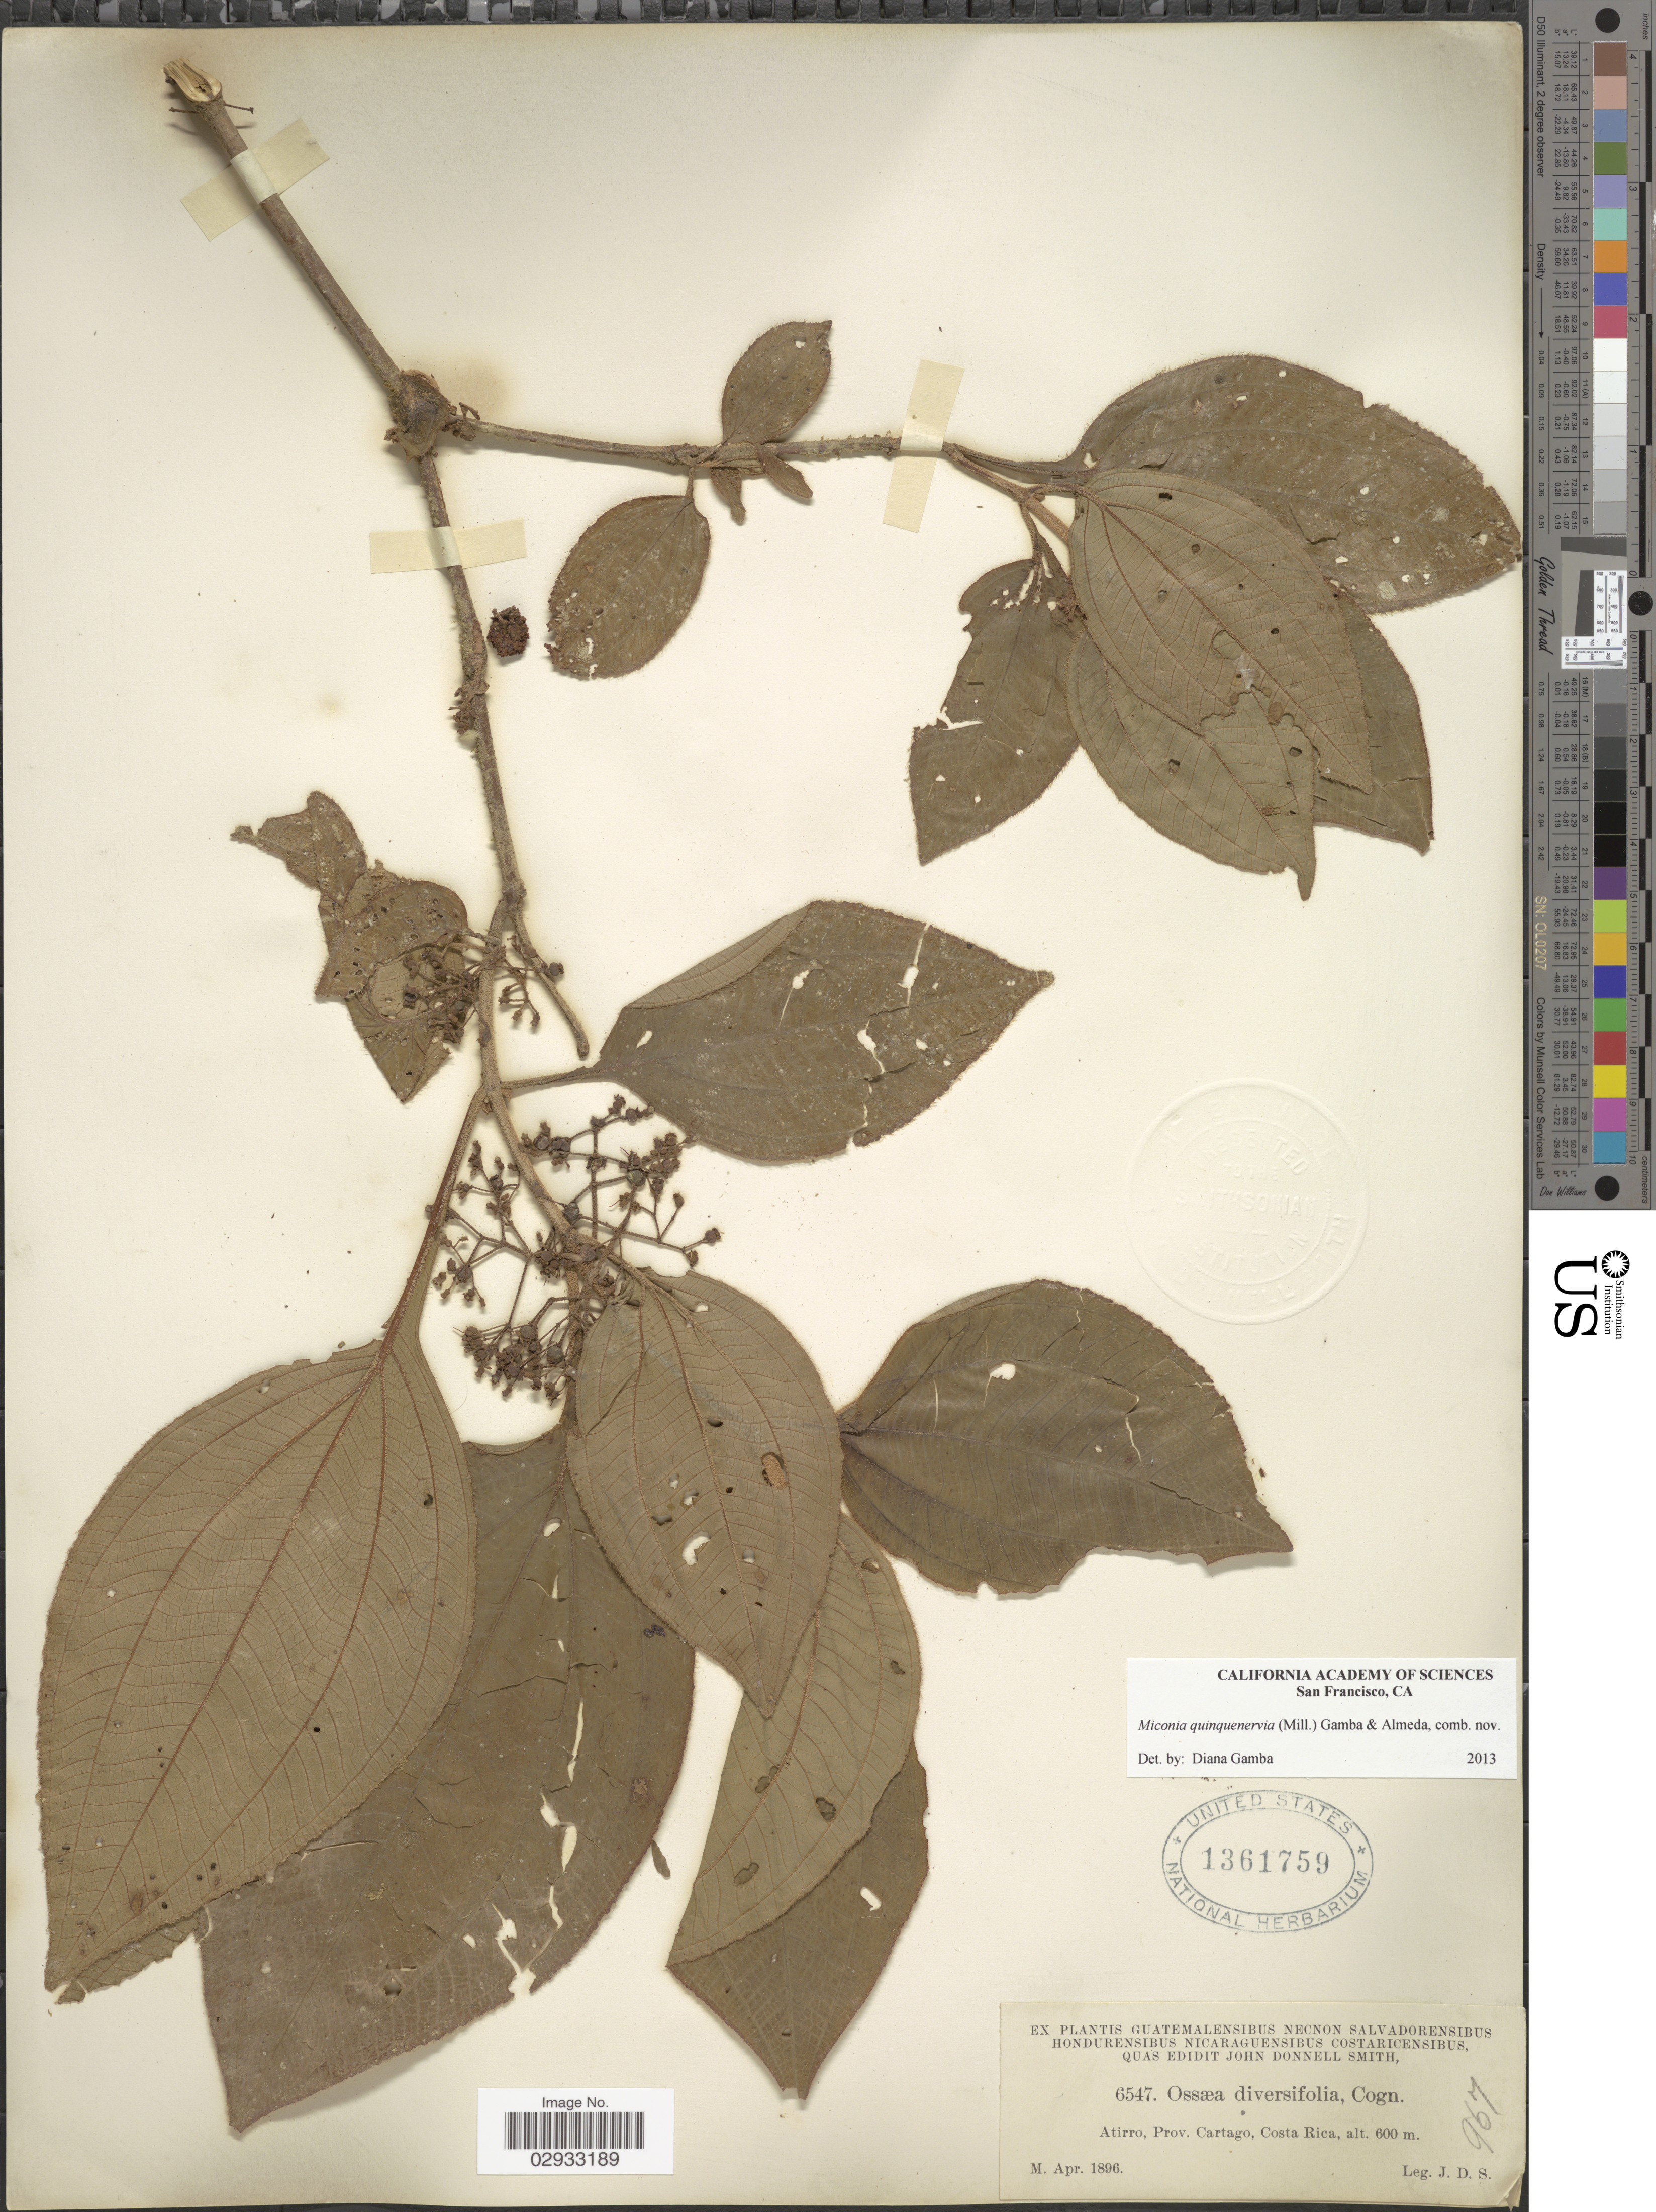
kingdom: Plantae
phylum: Tracheophyta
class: Magnoliopsida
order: Myrtales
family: Melastomataceae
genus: Miconia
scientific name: Miconia quinquenervia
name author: (Mill.) Gamba & Almeda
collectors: J. Donnell Smith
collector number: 6547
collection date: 1896-04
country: Costa Rica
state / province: Cartago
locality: Atirro, Prov. Cartago.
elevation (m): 600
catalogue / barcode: US 1361759